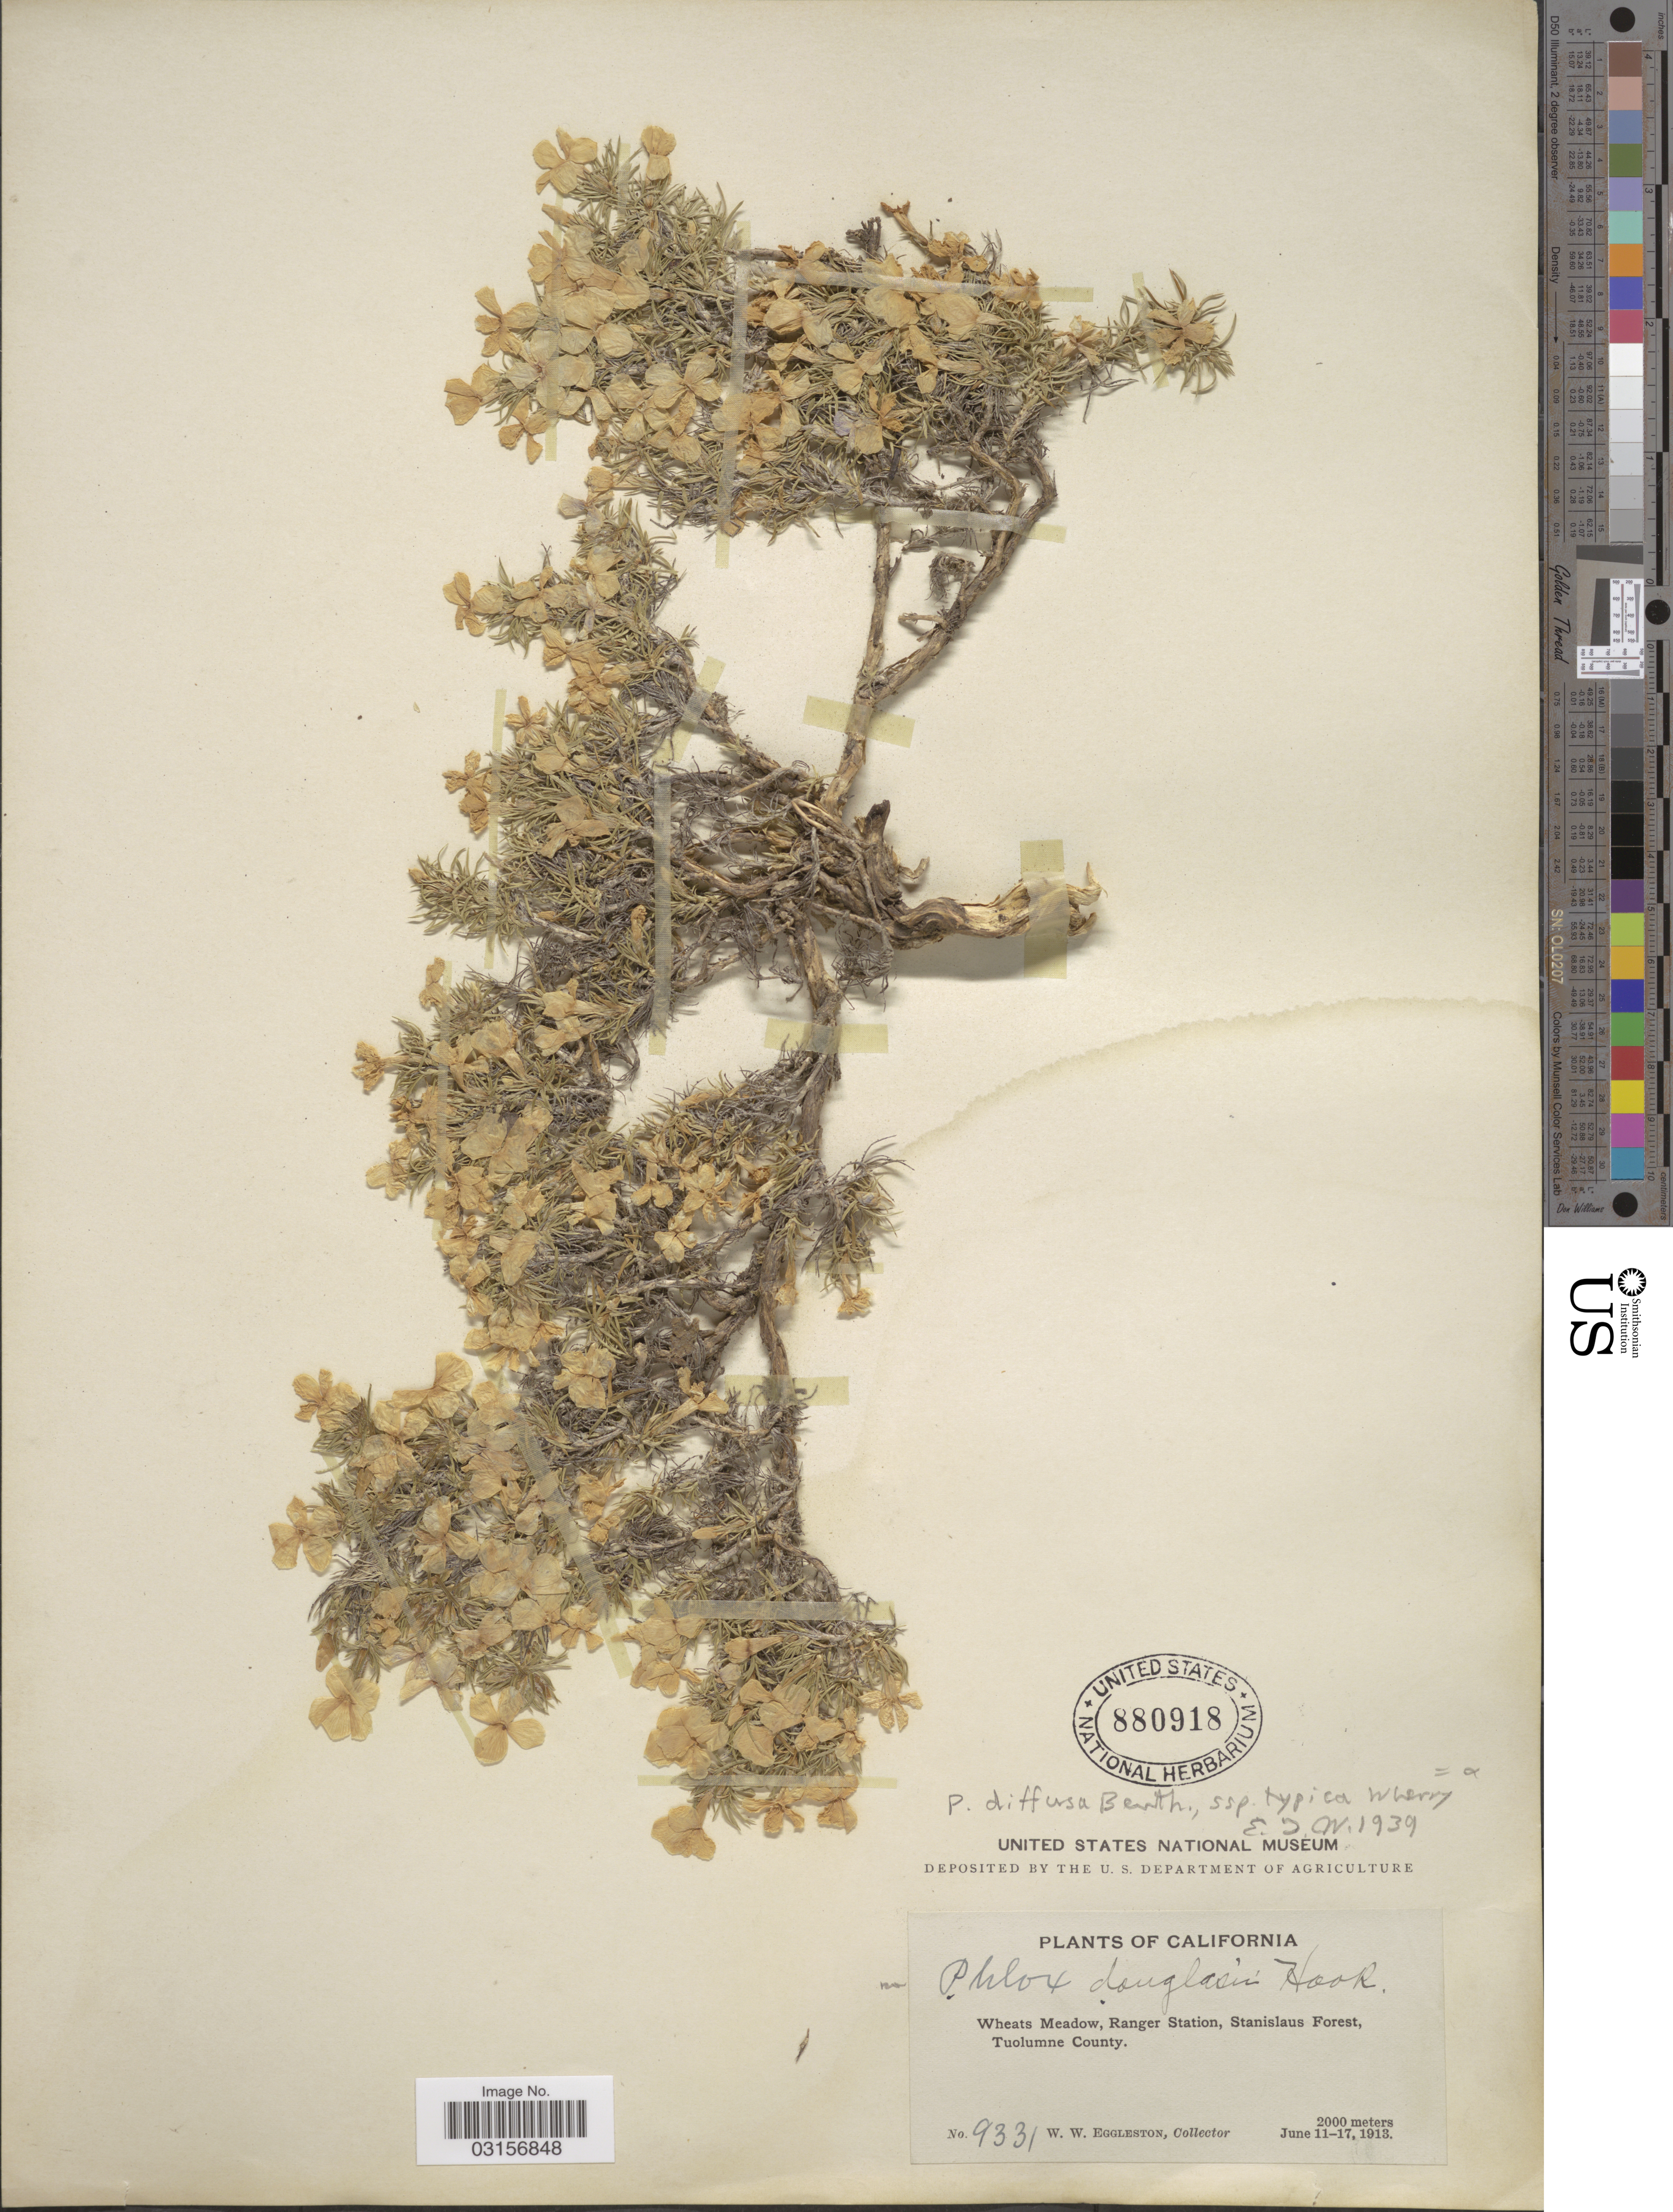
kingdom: Plantae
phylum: Tracheophyta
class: Magnoliopsida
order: Ericales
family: Polemoniaceae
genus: Phlox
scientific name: Phlox diffusa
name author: Benth.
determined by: Mayfield, M. H.; Ferguson, C. J.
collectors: W. W. Eggleston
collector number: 9331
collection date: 1913-06-11/1913-06-17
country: United States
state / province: California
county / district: Tuolumne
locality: Wheats Meadow, Ranger Station, Stanislaus Forest, Tuolumne County.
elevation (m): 2000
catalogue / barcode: US 880918